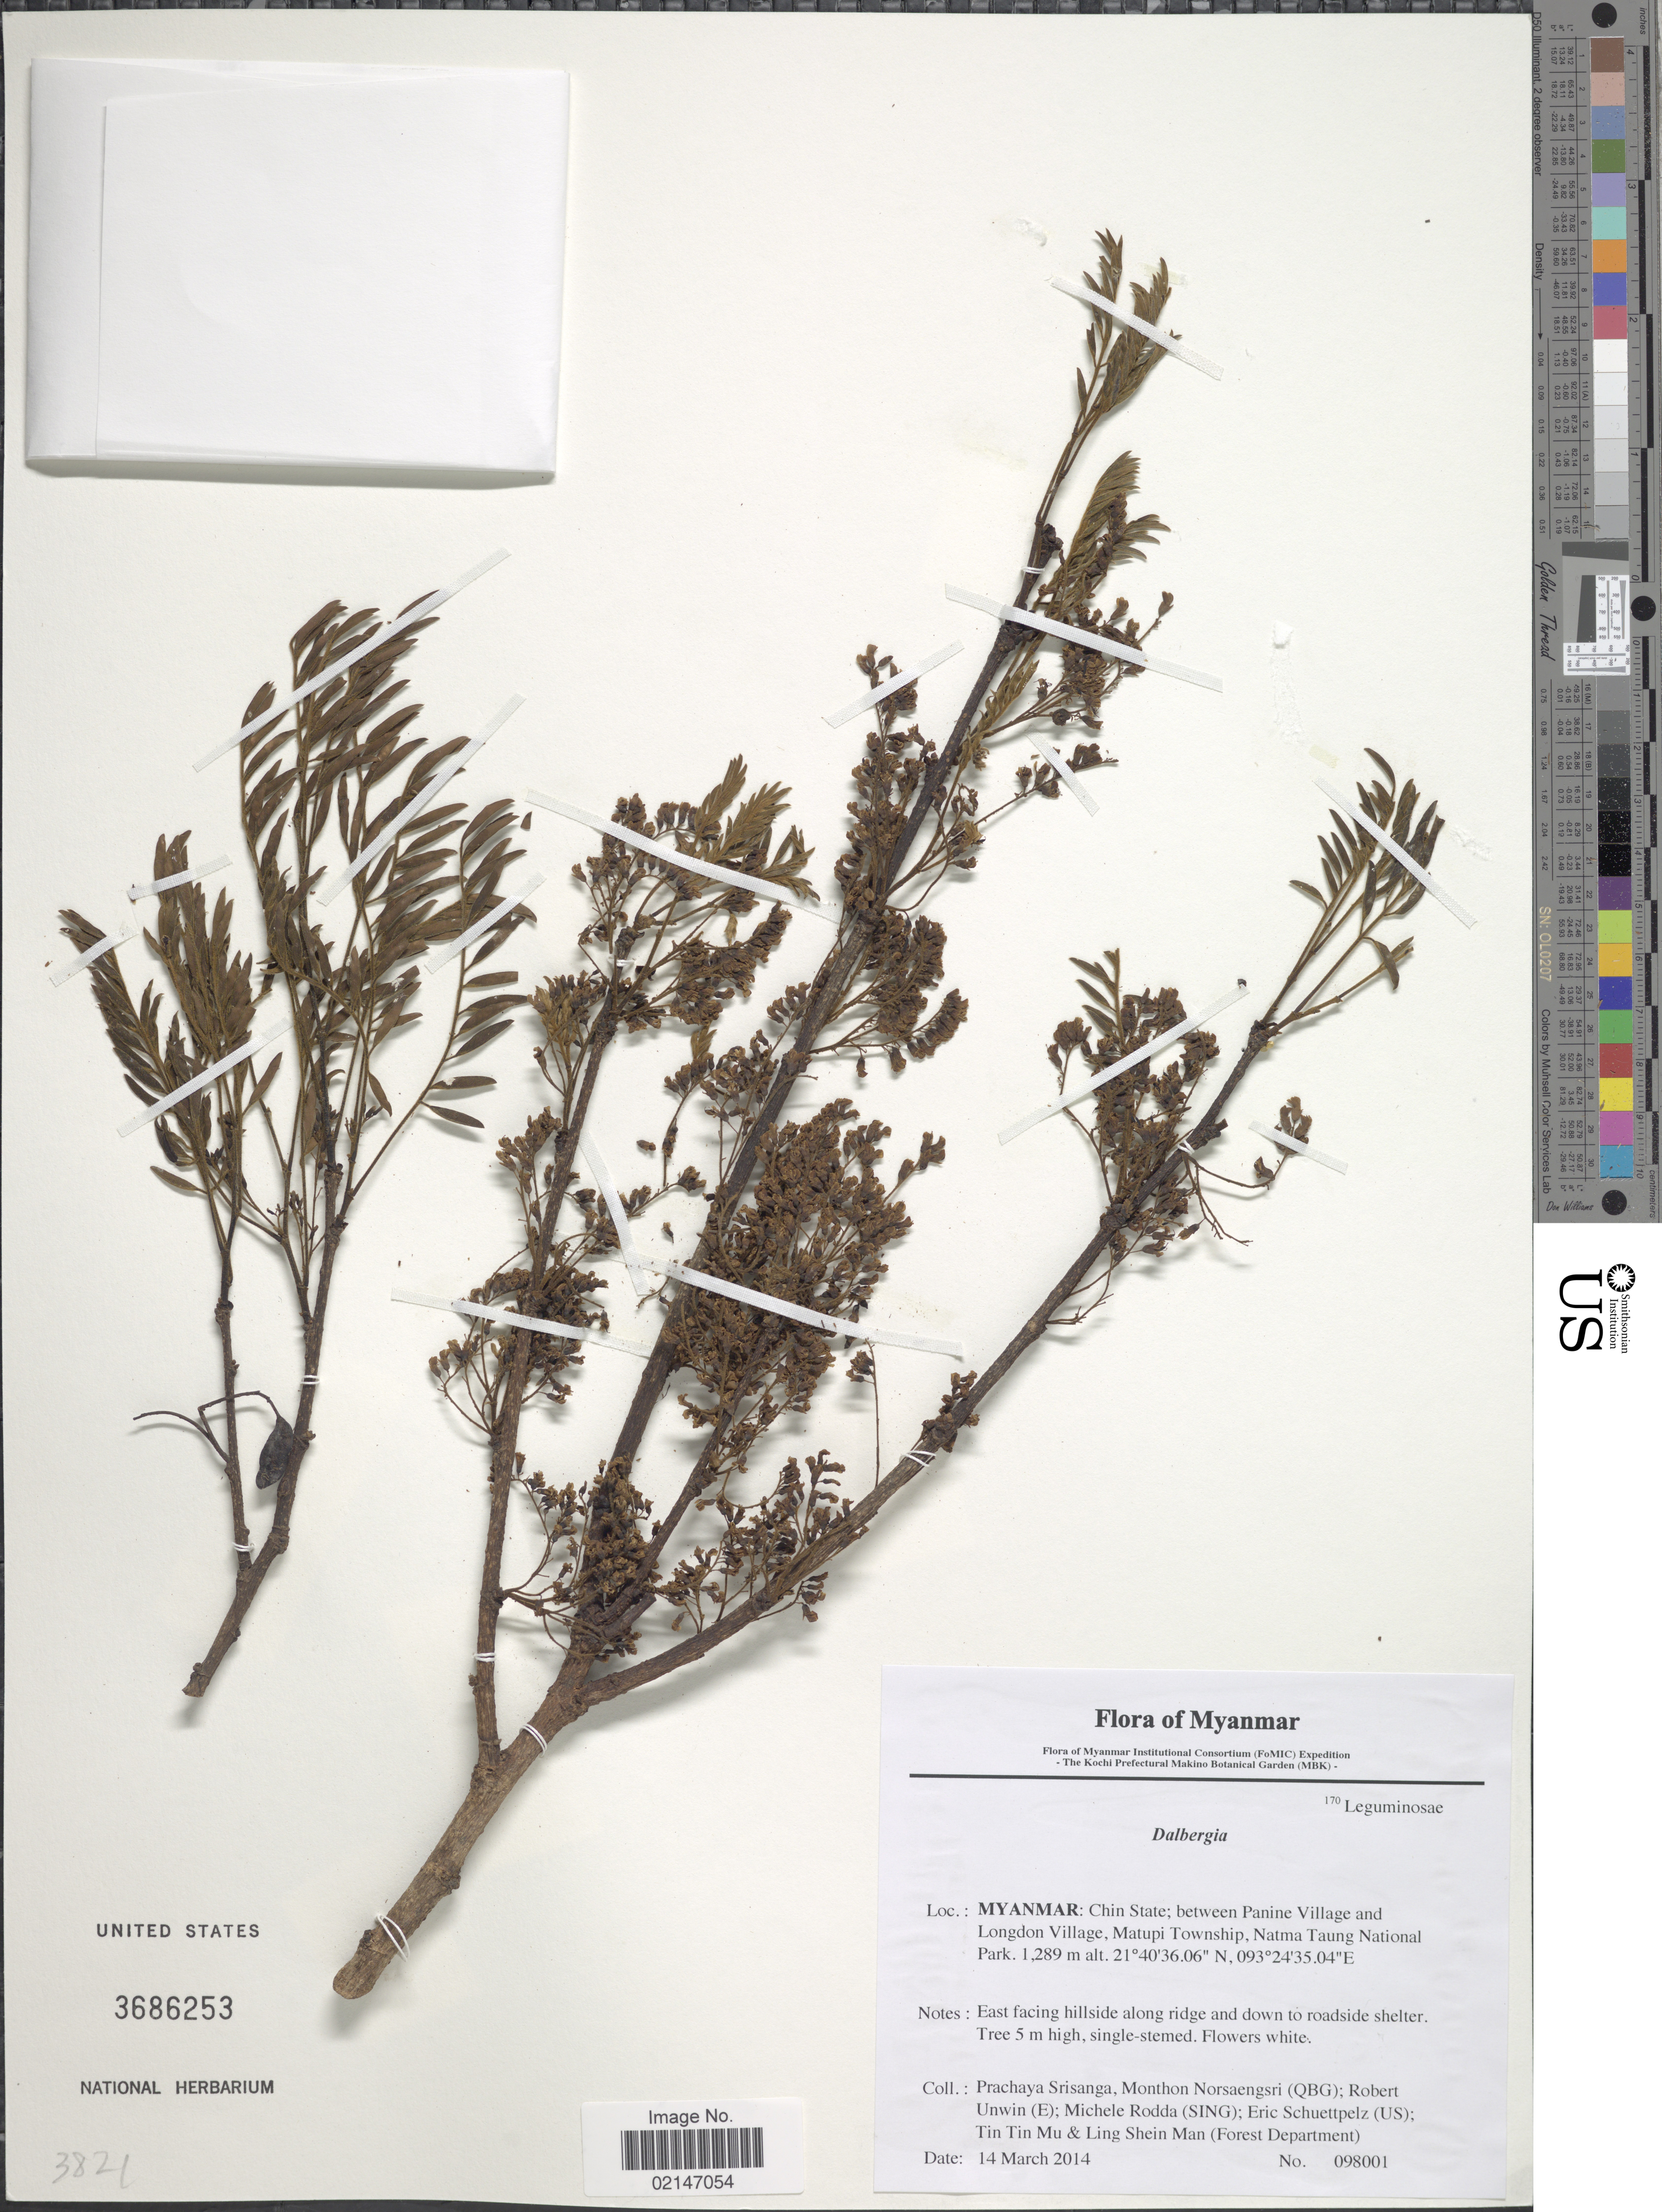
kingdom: Plantae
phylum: Tracheophyta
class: Magnoliopsida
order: Fabales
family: Fabaceae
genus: Dalbergia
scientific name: Dalbergia sp.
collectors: P. Srisanga, M. Norsaengsri, R. Unwin, M. Rodda & et al.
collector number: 098001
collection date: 2014-03-14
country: Myanmar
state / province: Chin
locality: Between Panine Village and Longdon Village, Matupi Township, Natma Taung National Park, east facing hillside along ridge and down to roadside shelter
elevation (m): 1289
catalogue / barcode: US 3686253